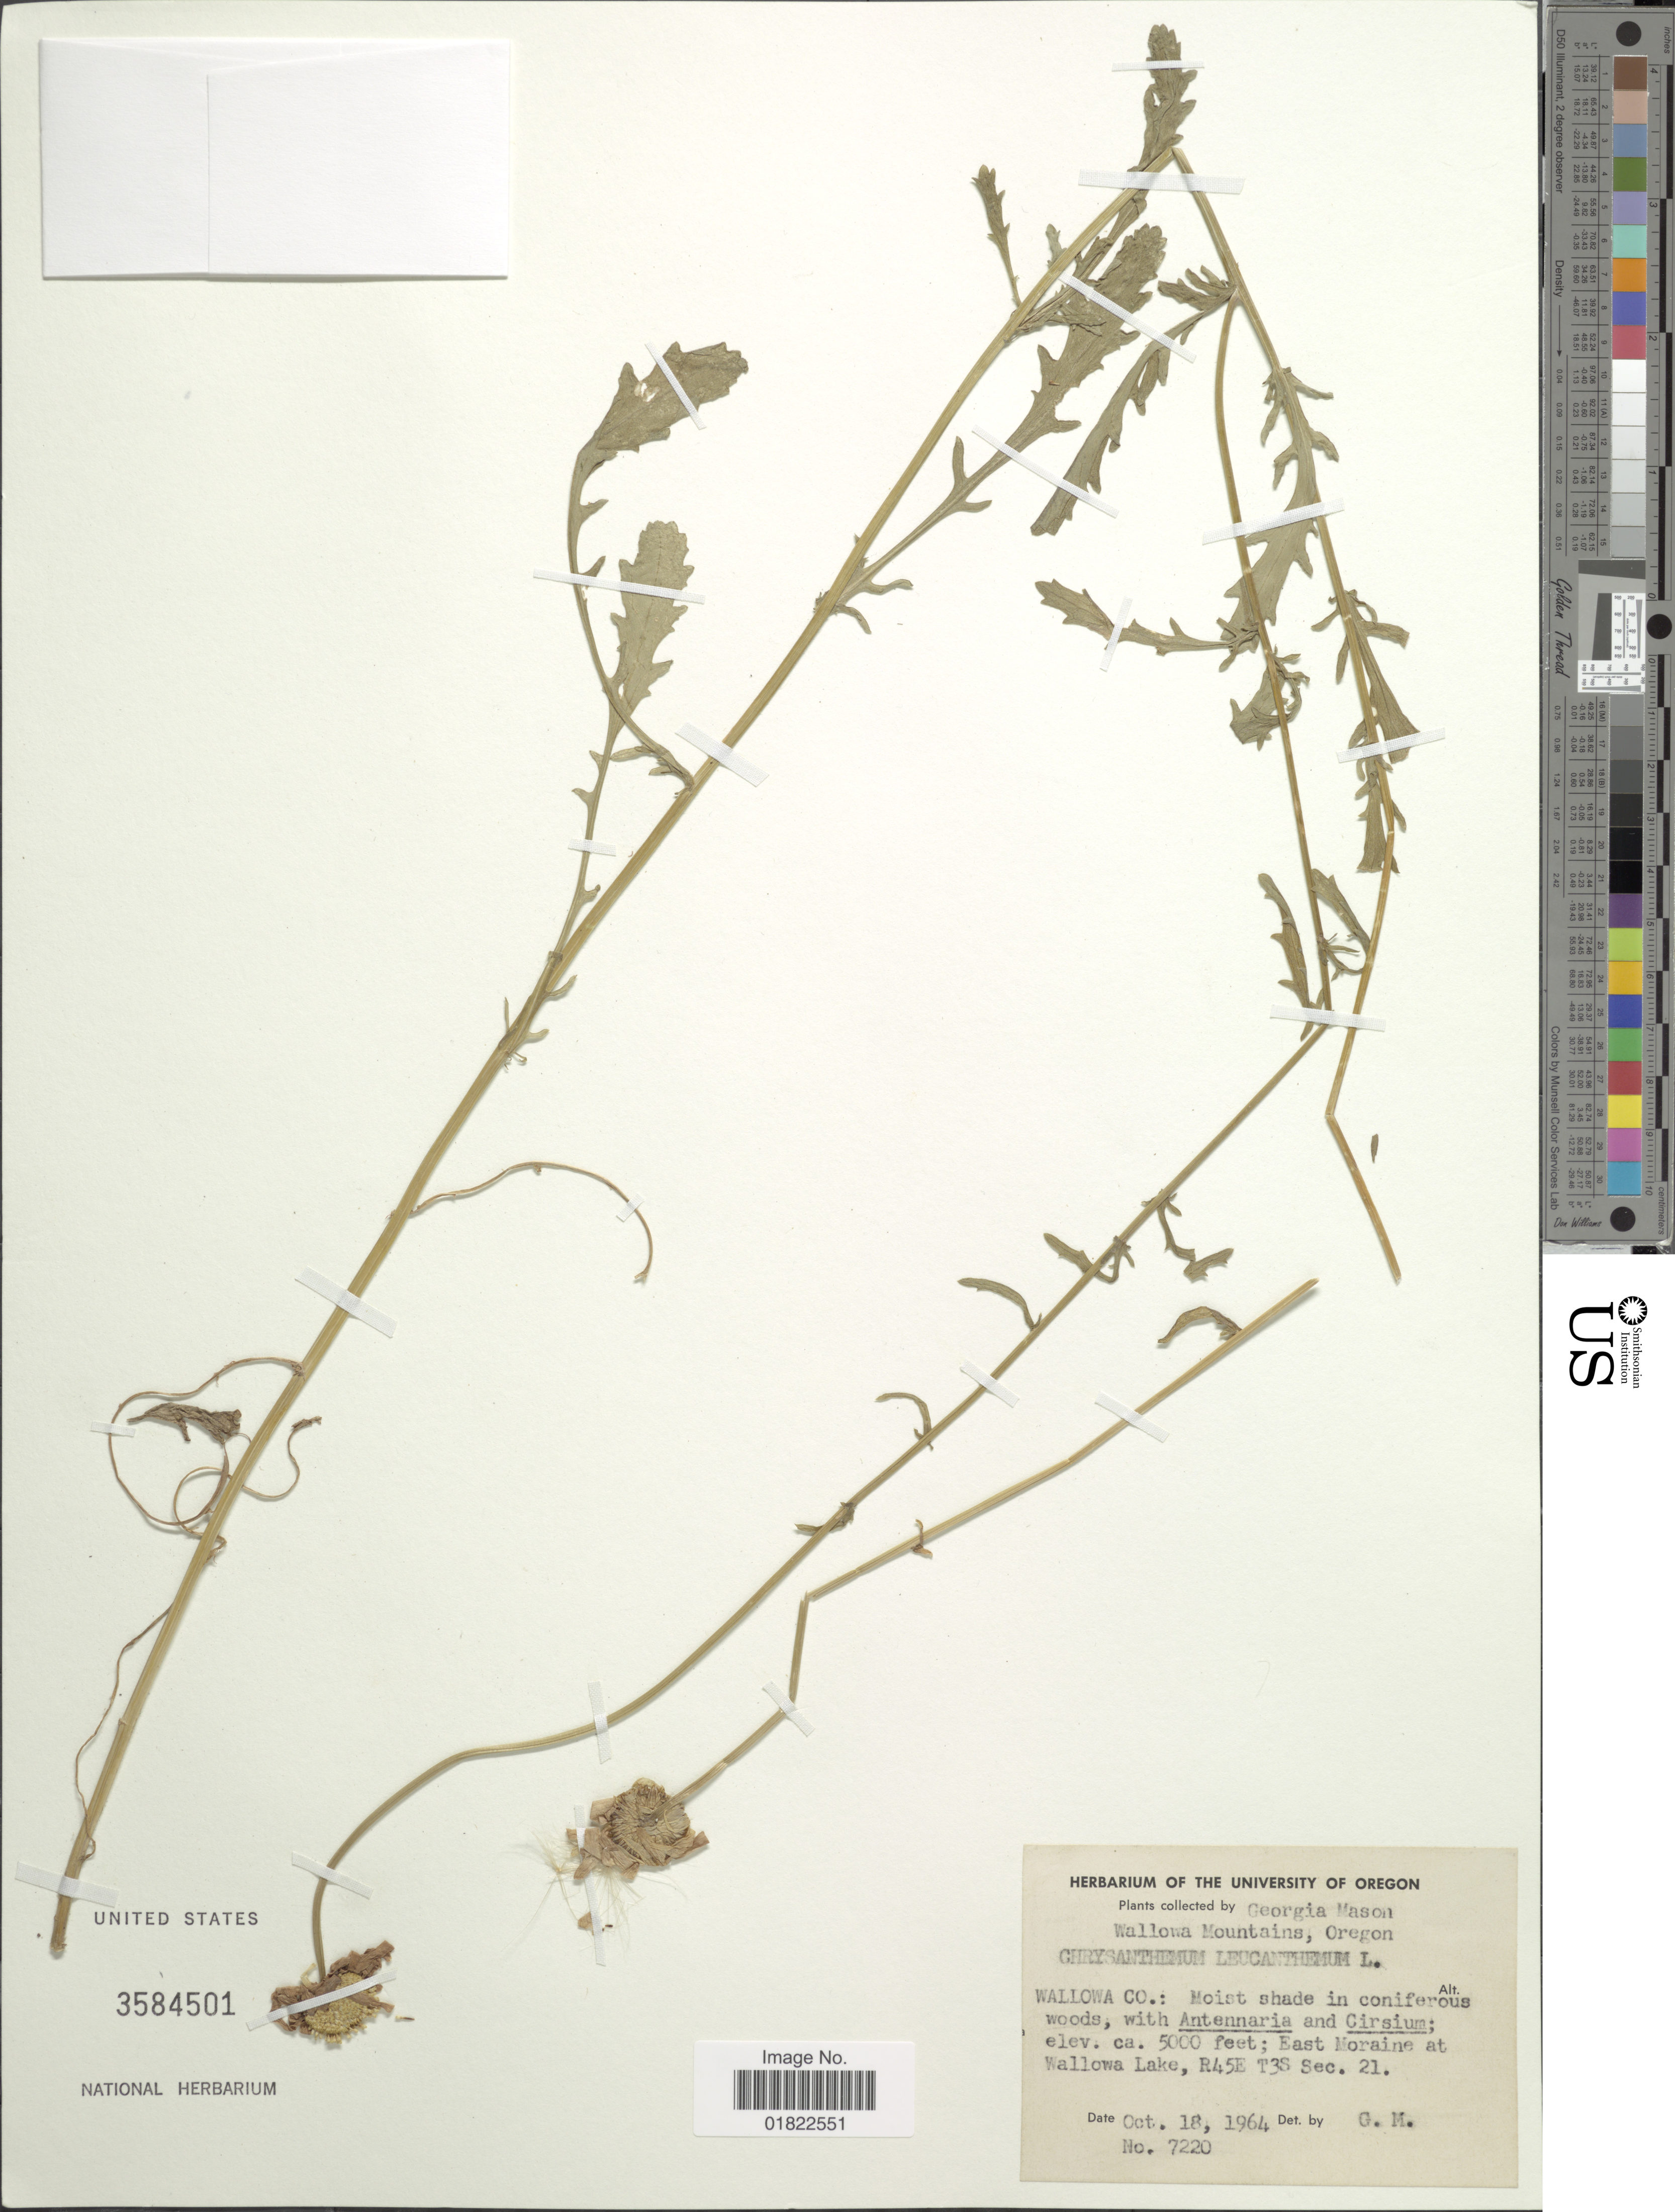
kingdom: Plantae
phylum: Tracheophyta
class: Magnoliopsida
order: Asterales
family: Asteraceae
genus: Leucanthemum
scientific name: Leucanthemum vulgare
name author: Lam.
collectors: G. Mason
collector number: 7220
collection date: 1964-10-18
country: United States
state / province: Oregon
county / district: Wallowa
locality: Wallowa Mountains, Wallowa Co: Moist shade in coniferous woods, East Moraine at Wallowa Lake, R45E T3S sec 21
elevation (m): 1524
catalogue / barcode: US 3584501